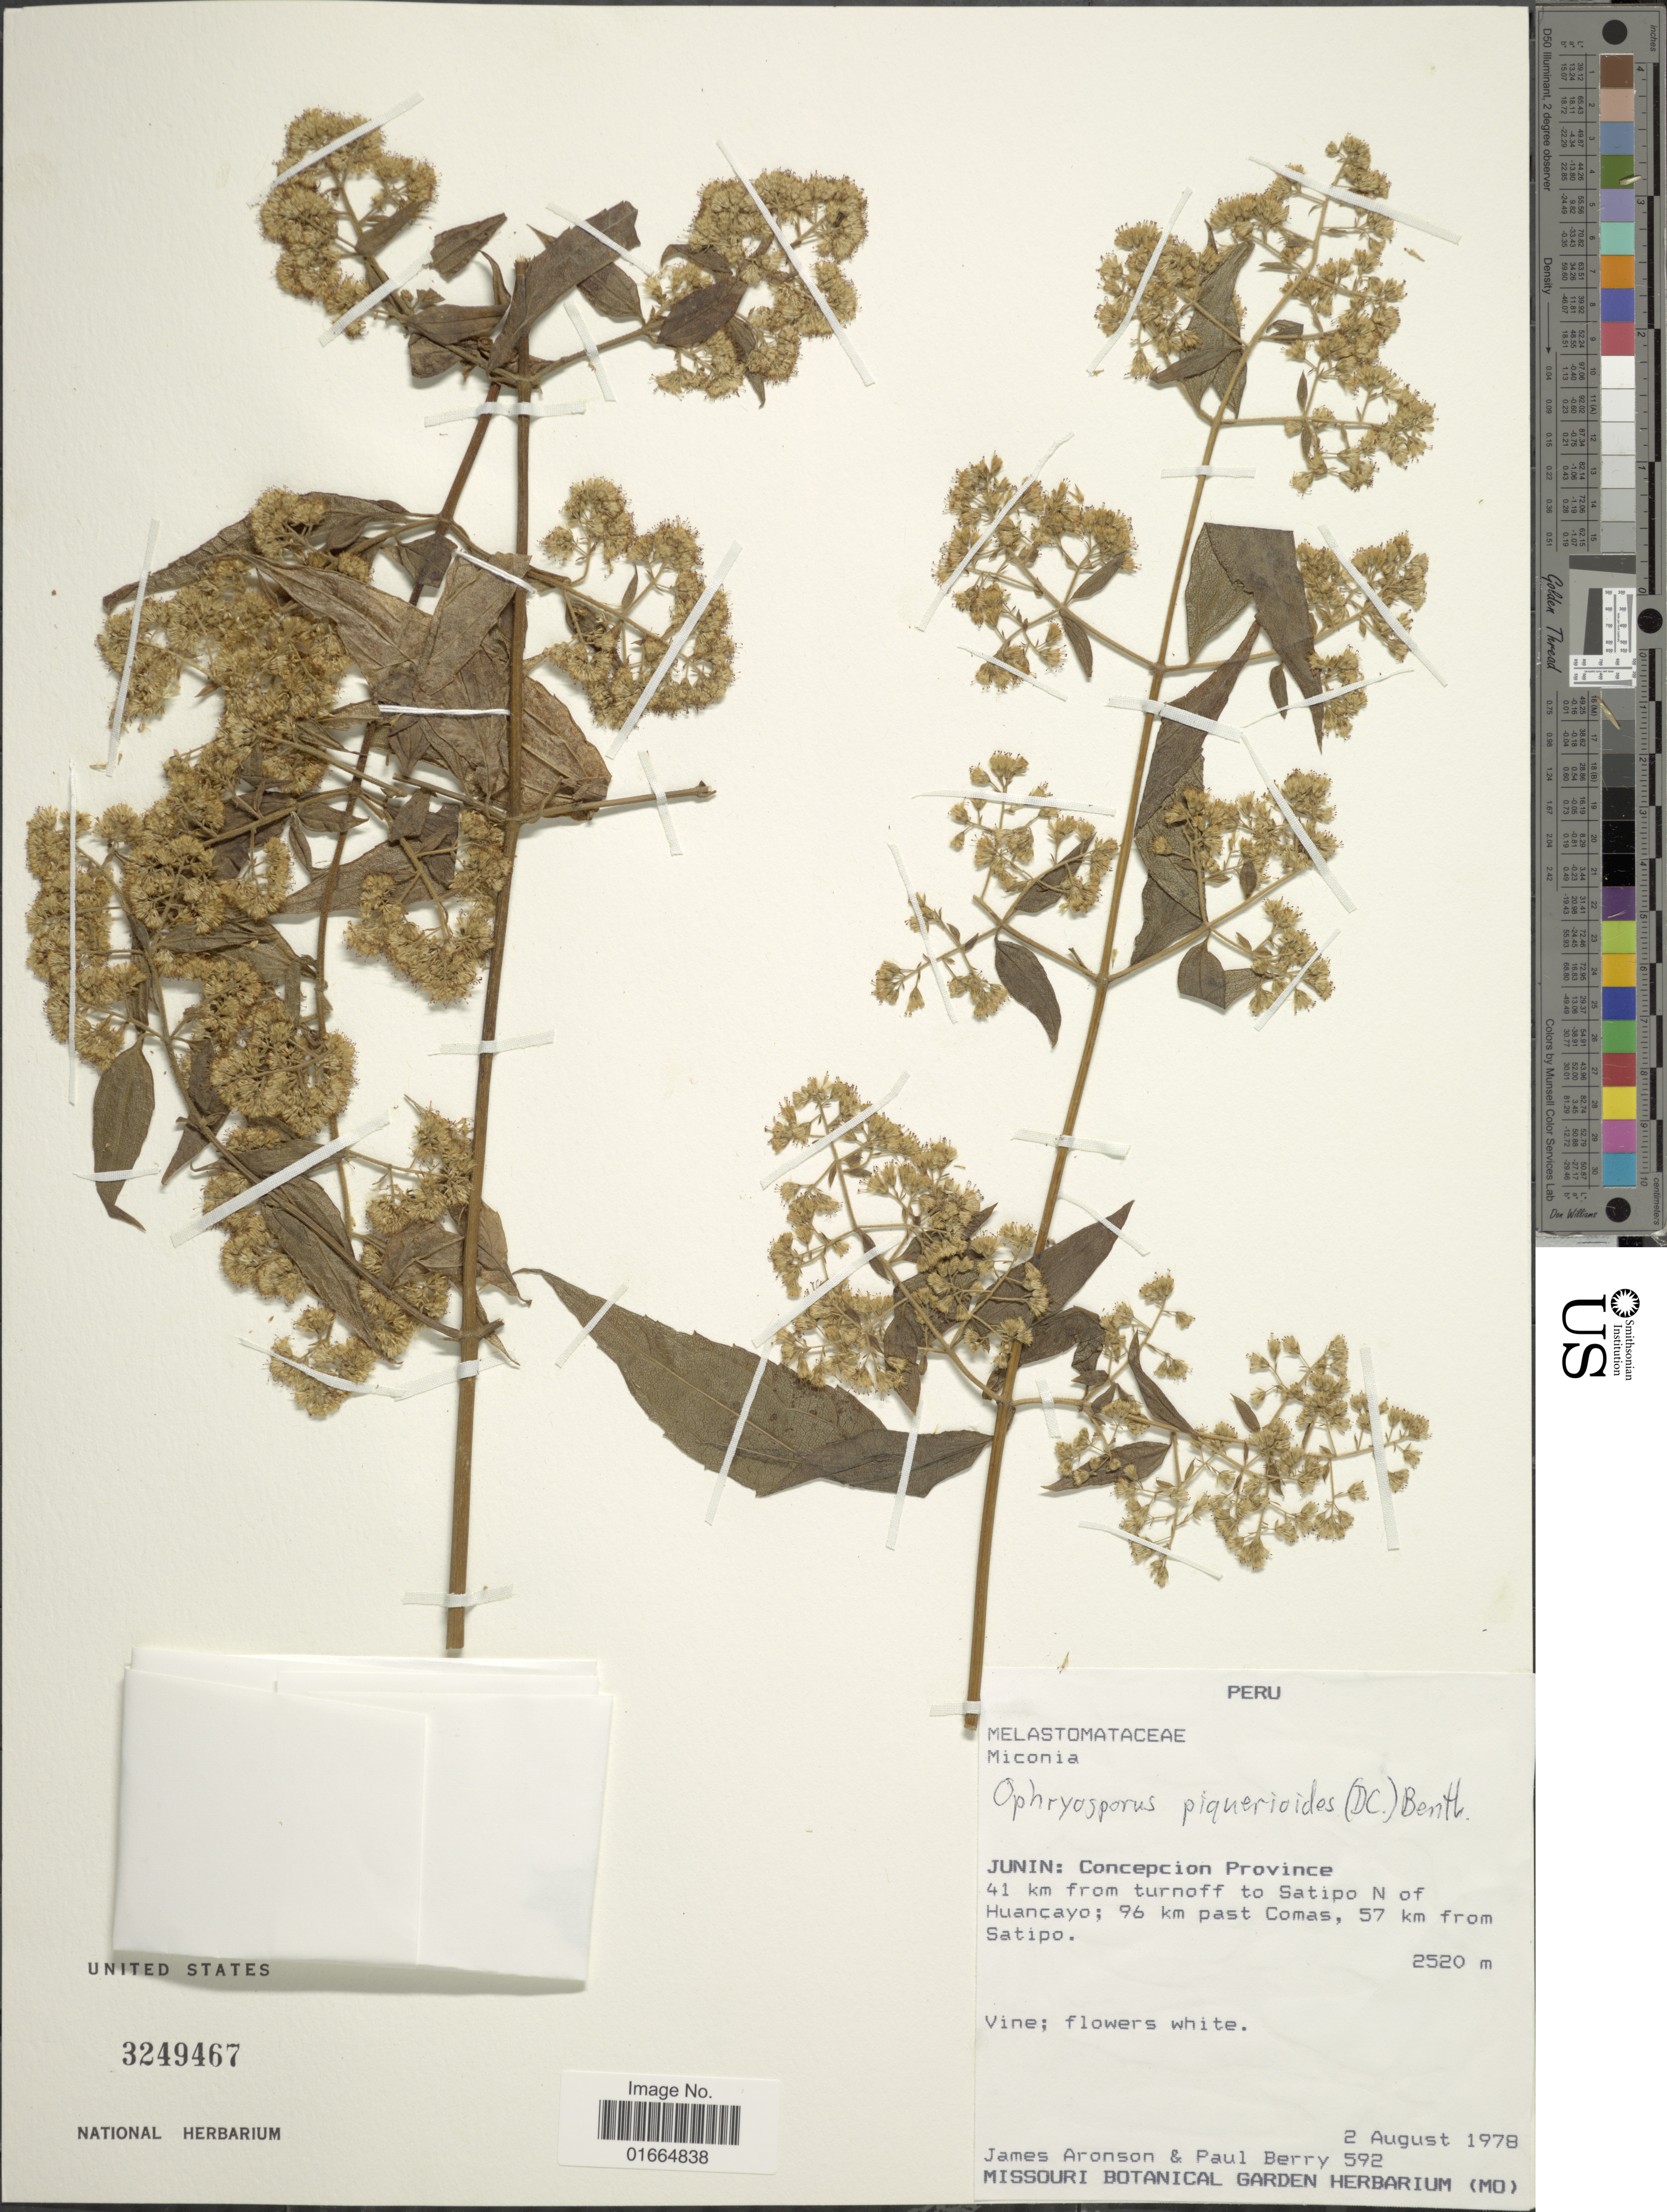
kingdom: Plantae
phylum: Tracheophyta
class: Magnoliopsida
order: Asterales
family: Asteraceae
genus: Ophryosporus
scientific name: Ophryosporus piquerioides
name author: (DC.) Benth. ex Baker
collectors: J. Aronson & P. T. Berry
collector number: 592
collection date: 1978-08-02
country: Peru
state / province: Junín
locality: Junin: Concepcion Province. 41 km from turnoff to Satipo N of Huancayo; 96 km past Comas, 57 km from Satipo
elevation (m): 2520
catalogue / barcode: US 3249467